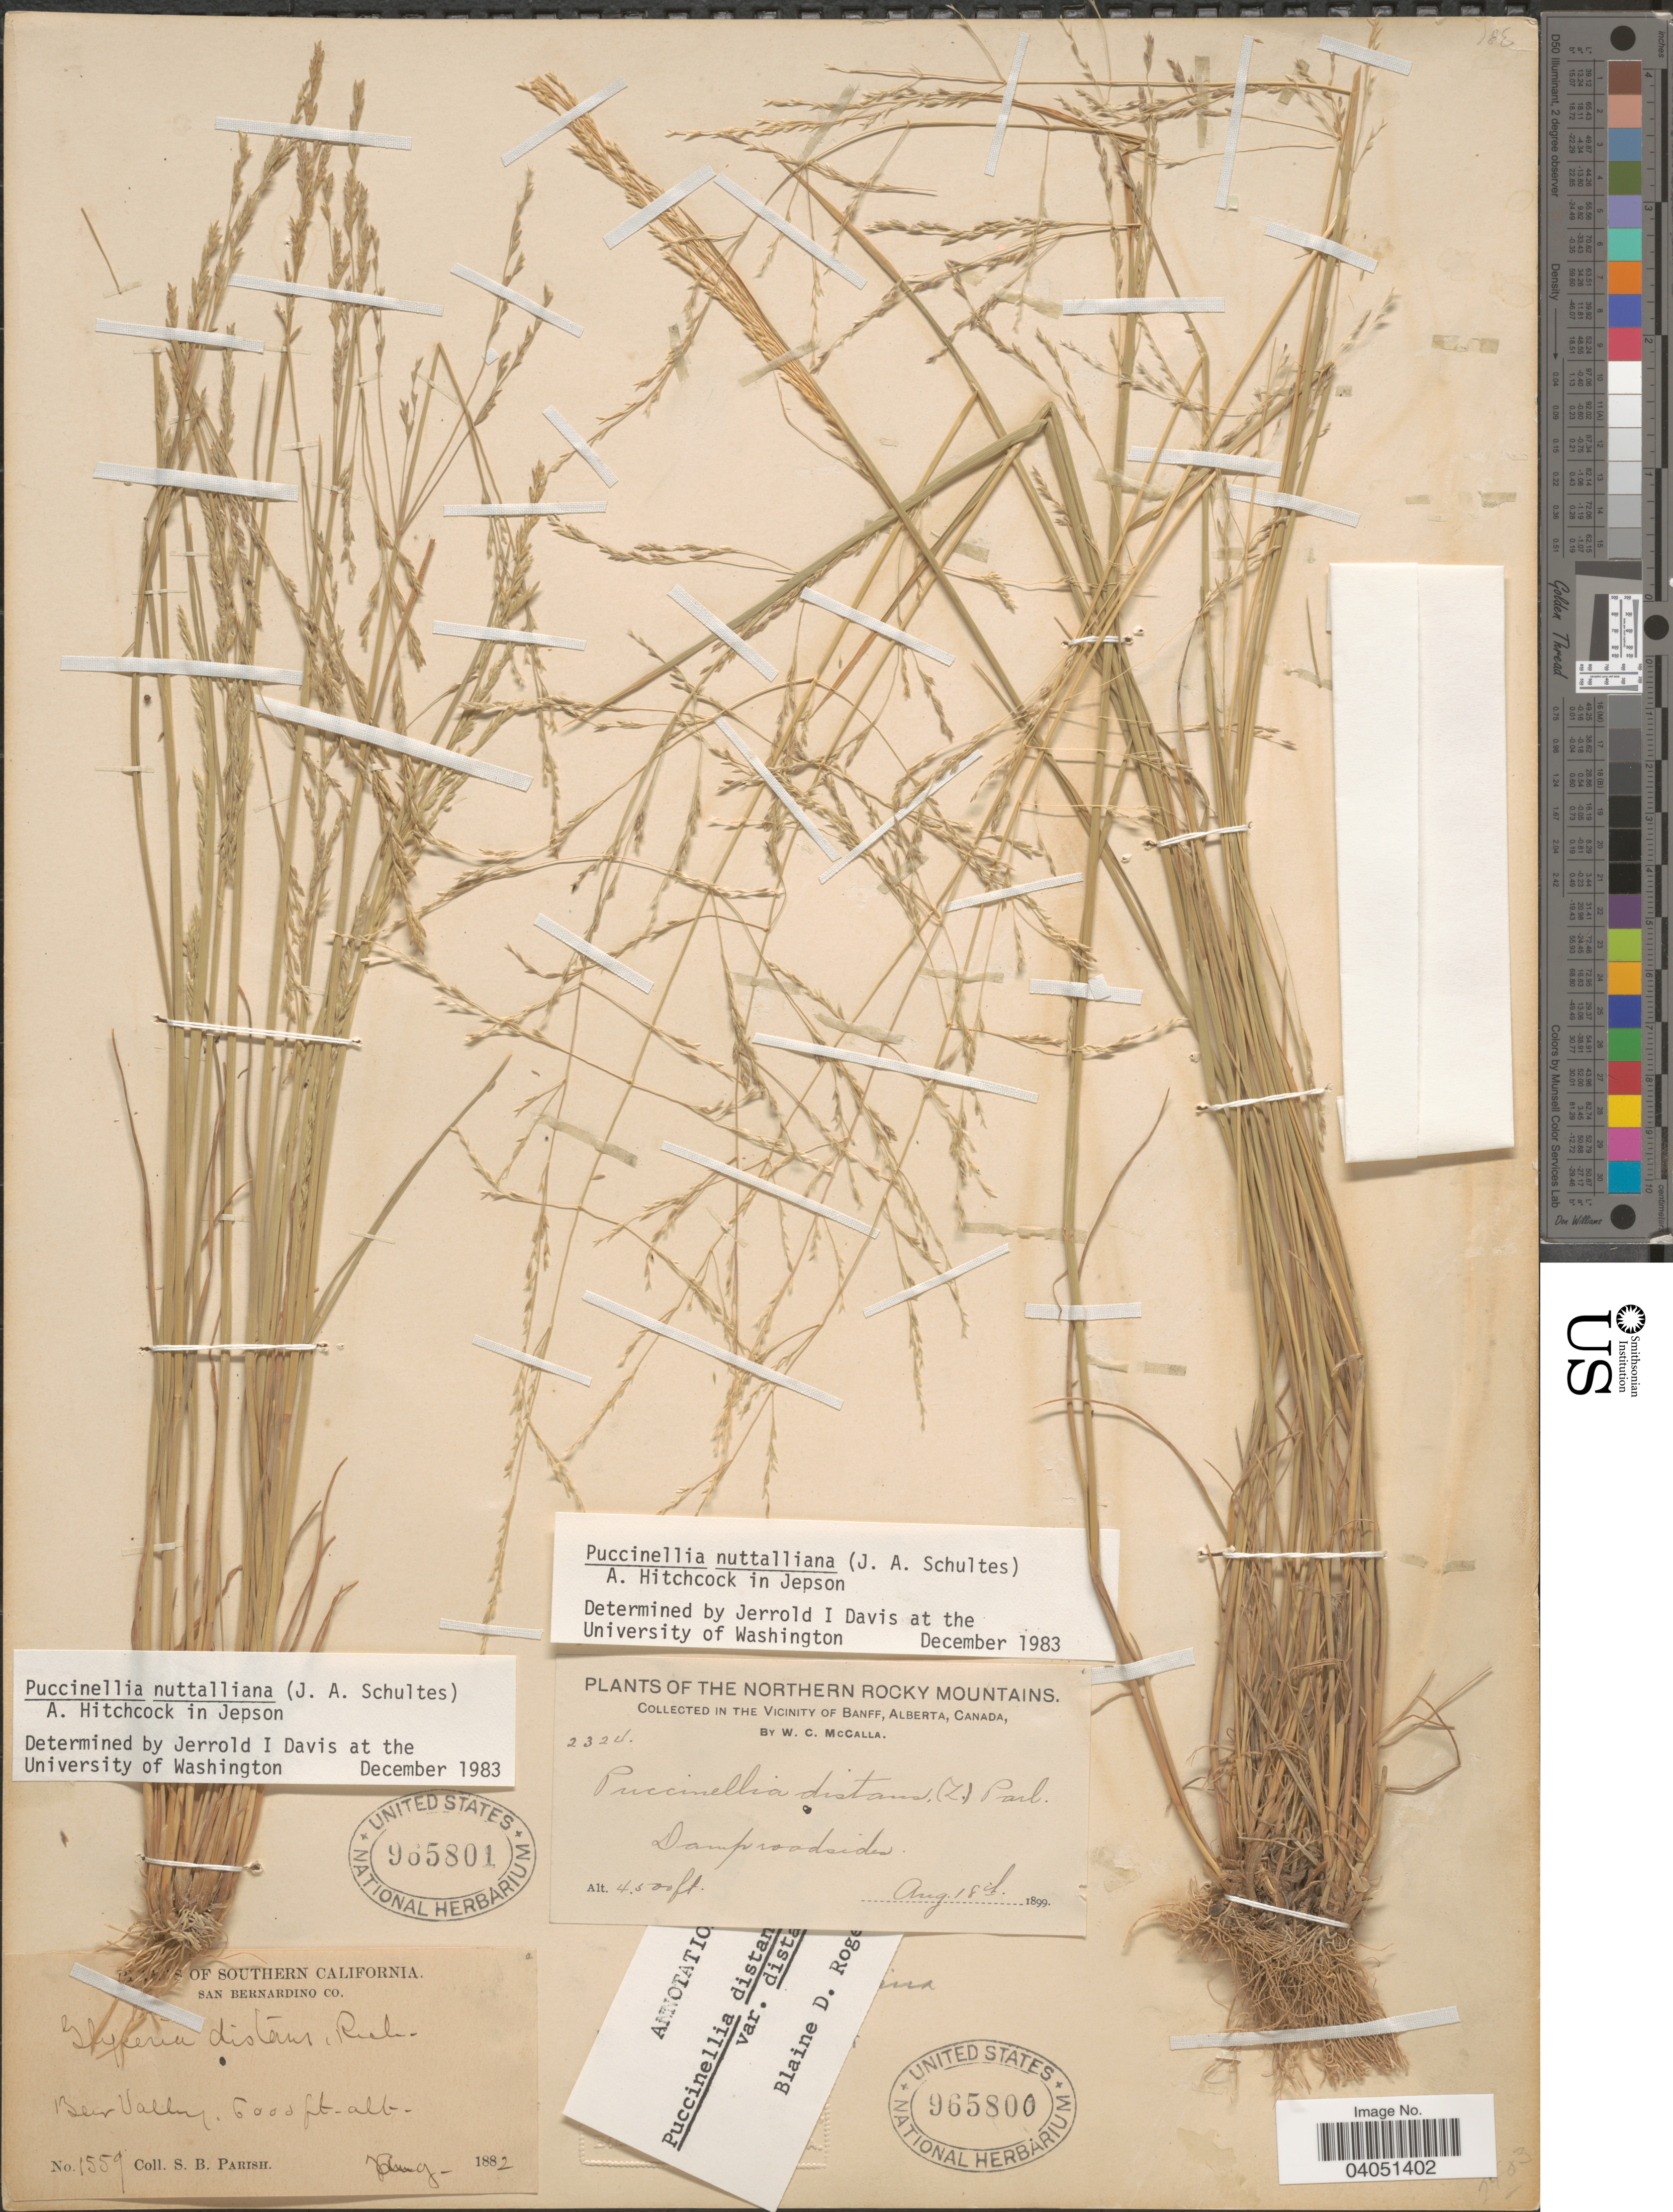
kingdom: Plantae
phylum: Tracheophyta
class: Liliopsida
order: Poales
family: Poaceae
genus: Puccinellia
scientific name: Puccinellia nuttalliana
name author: (Schult.) Hitchc.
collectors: W. McCalla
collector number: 2324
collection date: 1899-08-18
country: Canada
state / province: Alberta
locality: The Northern Rocky Mountains. In the Vicinity of Banff.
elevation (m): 1372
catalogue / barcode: US 965800